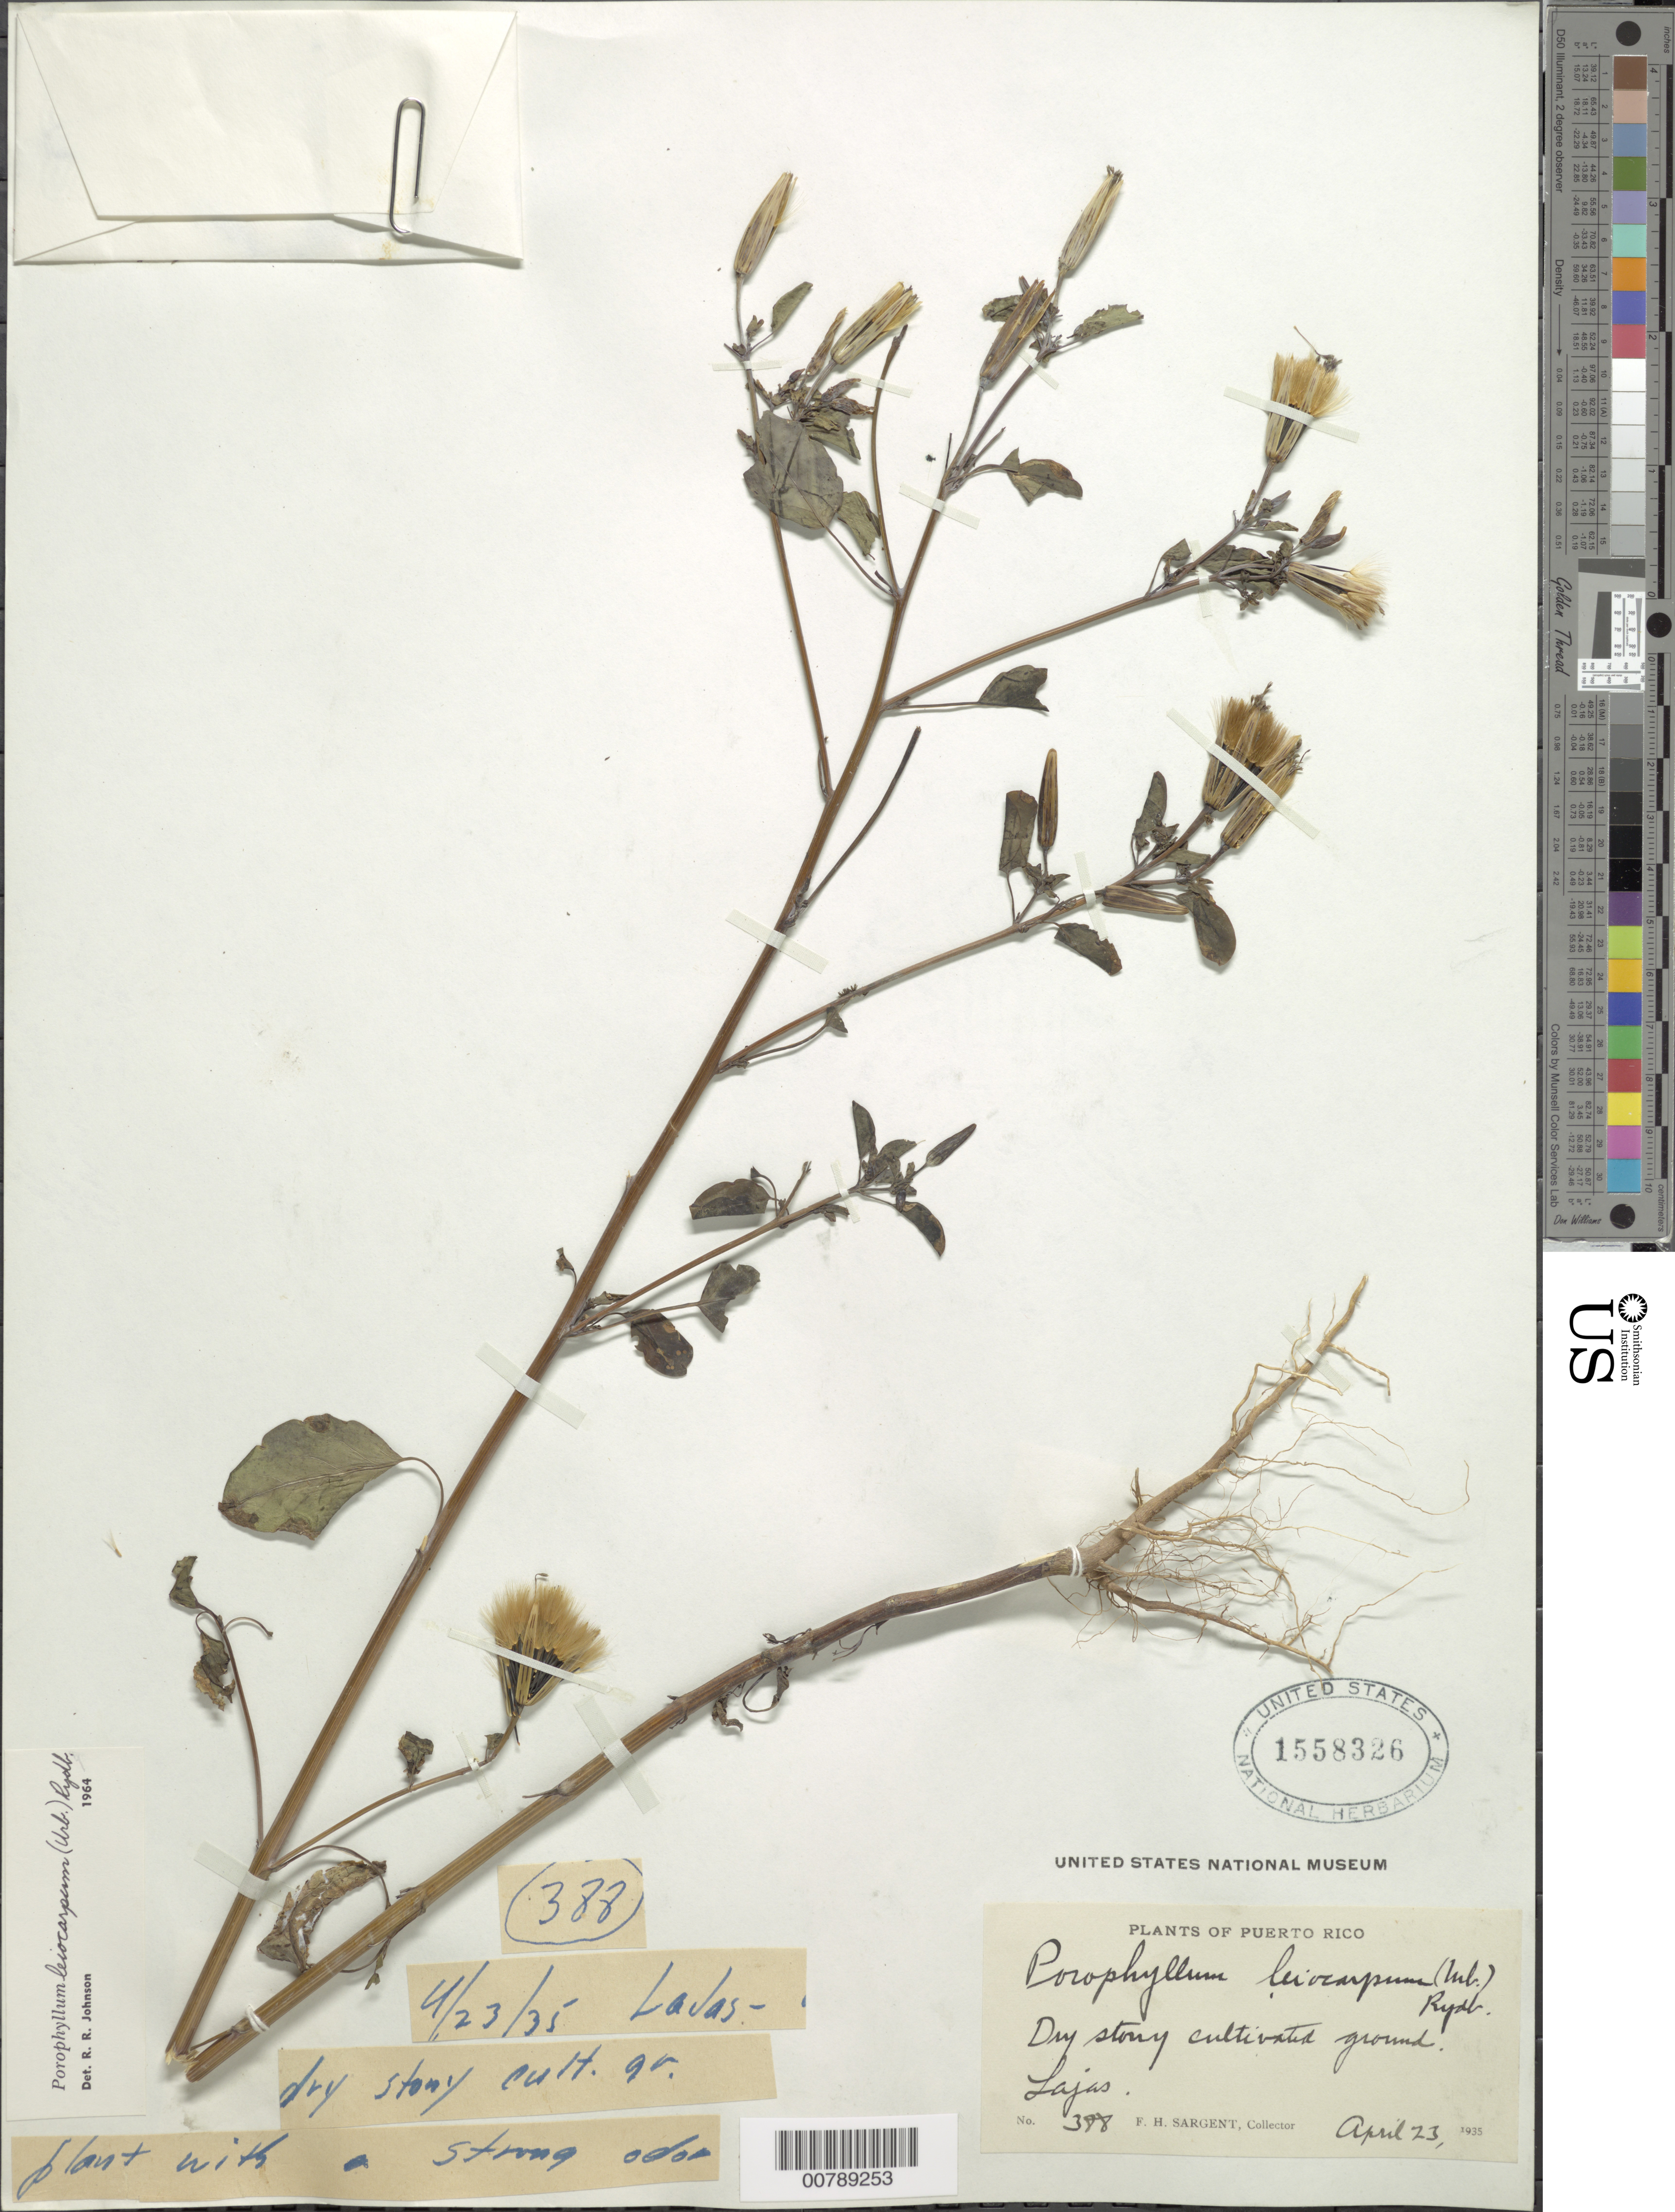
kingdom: Plantae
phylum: Tracheophyta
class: Magnoliopsida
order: Asterales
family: Asteraceae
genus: Porophyllum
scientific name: Porophyllum leiocarpum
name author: (Urb.) Rydb.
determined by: Johnson, R. R.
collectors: F. H. Sargent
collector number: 388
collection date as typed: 23 Apr 1935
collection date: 1935-04-23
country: Puerto Rico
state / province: Lajas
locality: Lajas, dry stony cultivated ground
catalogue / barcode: US 1558326